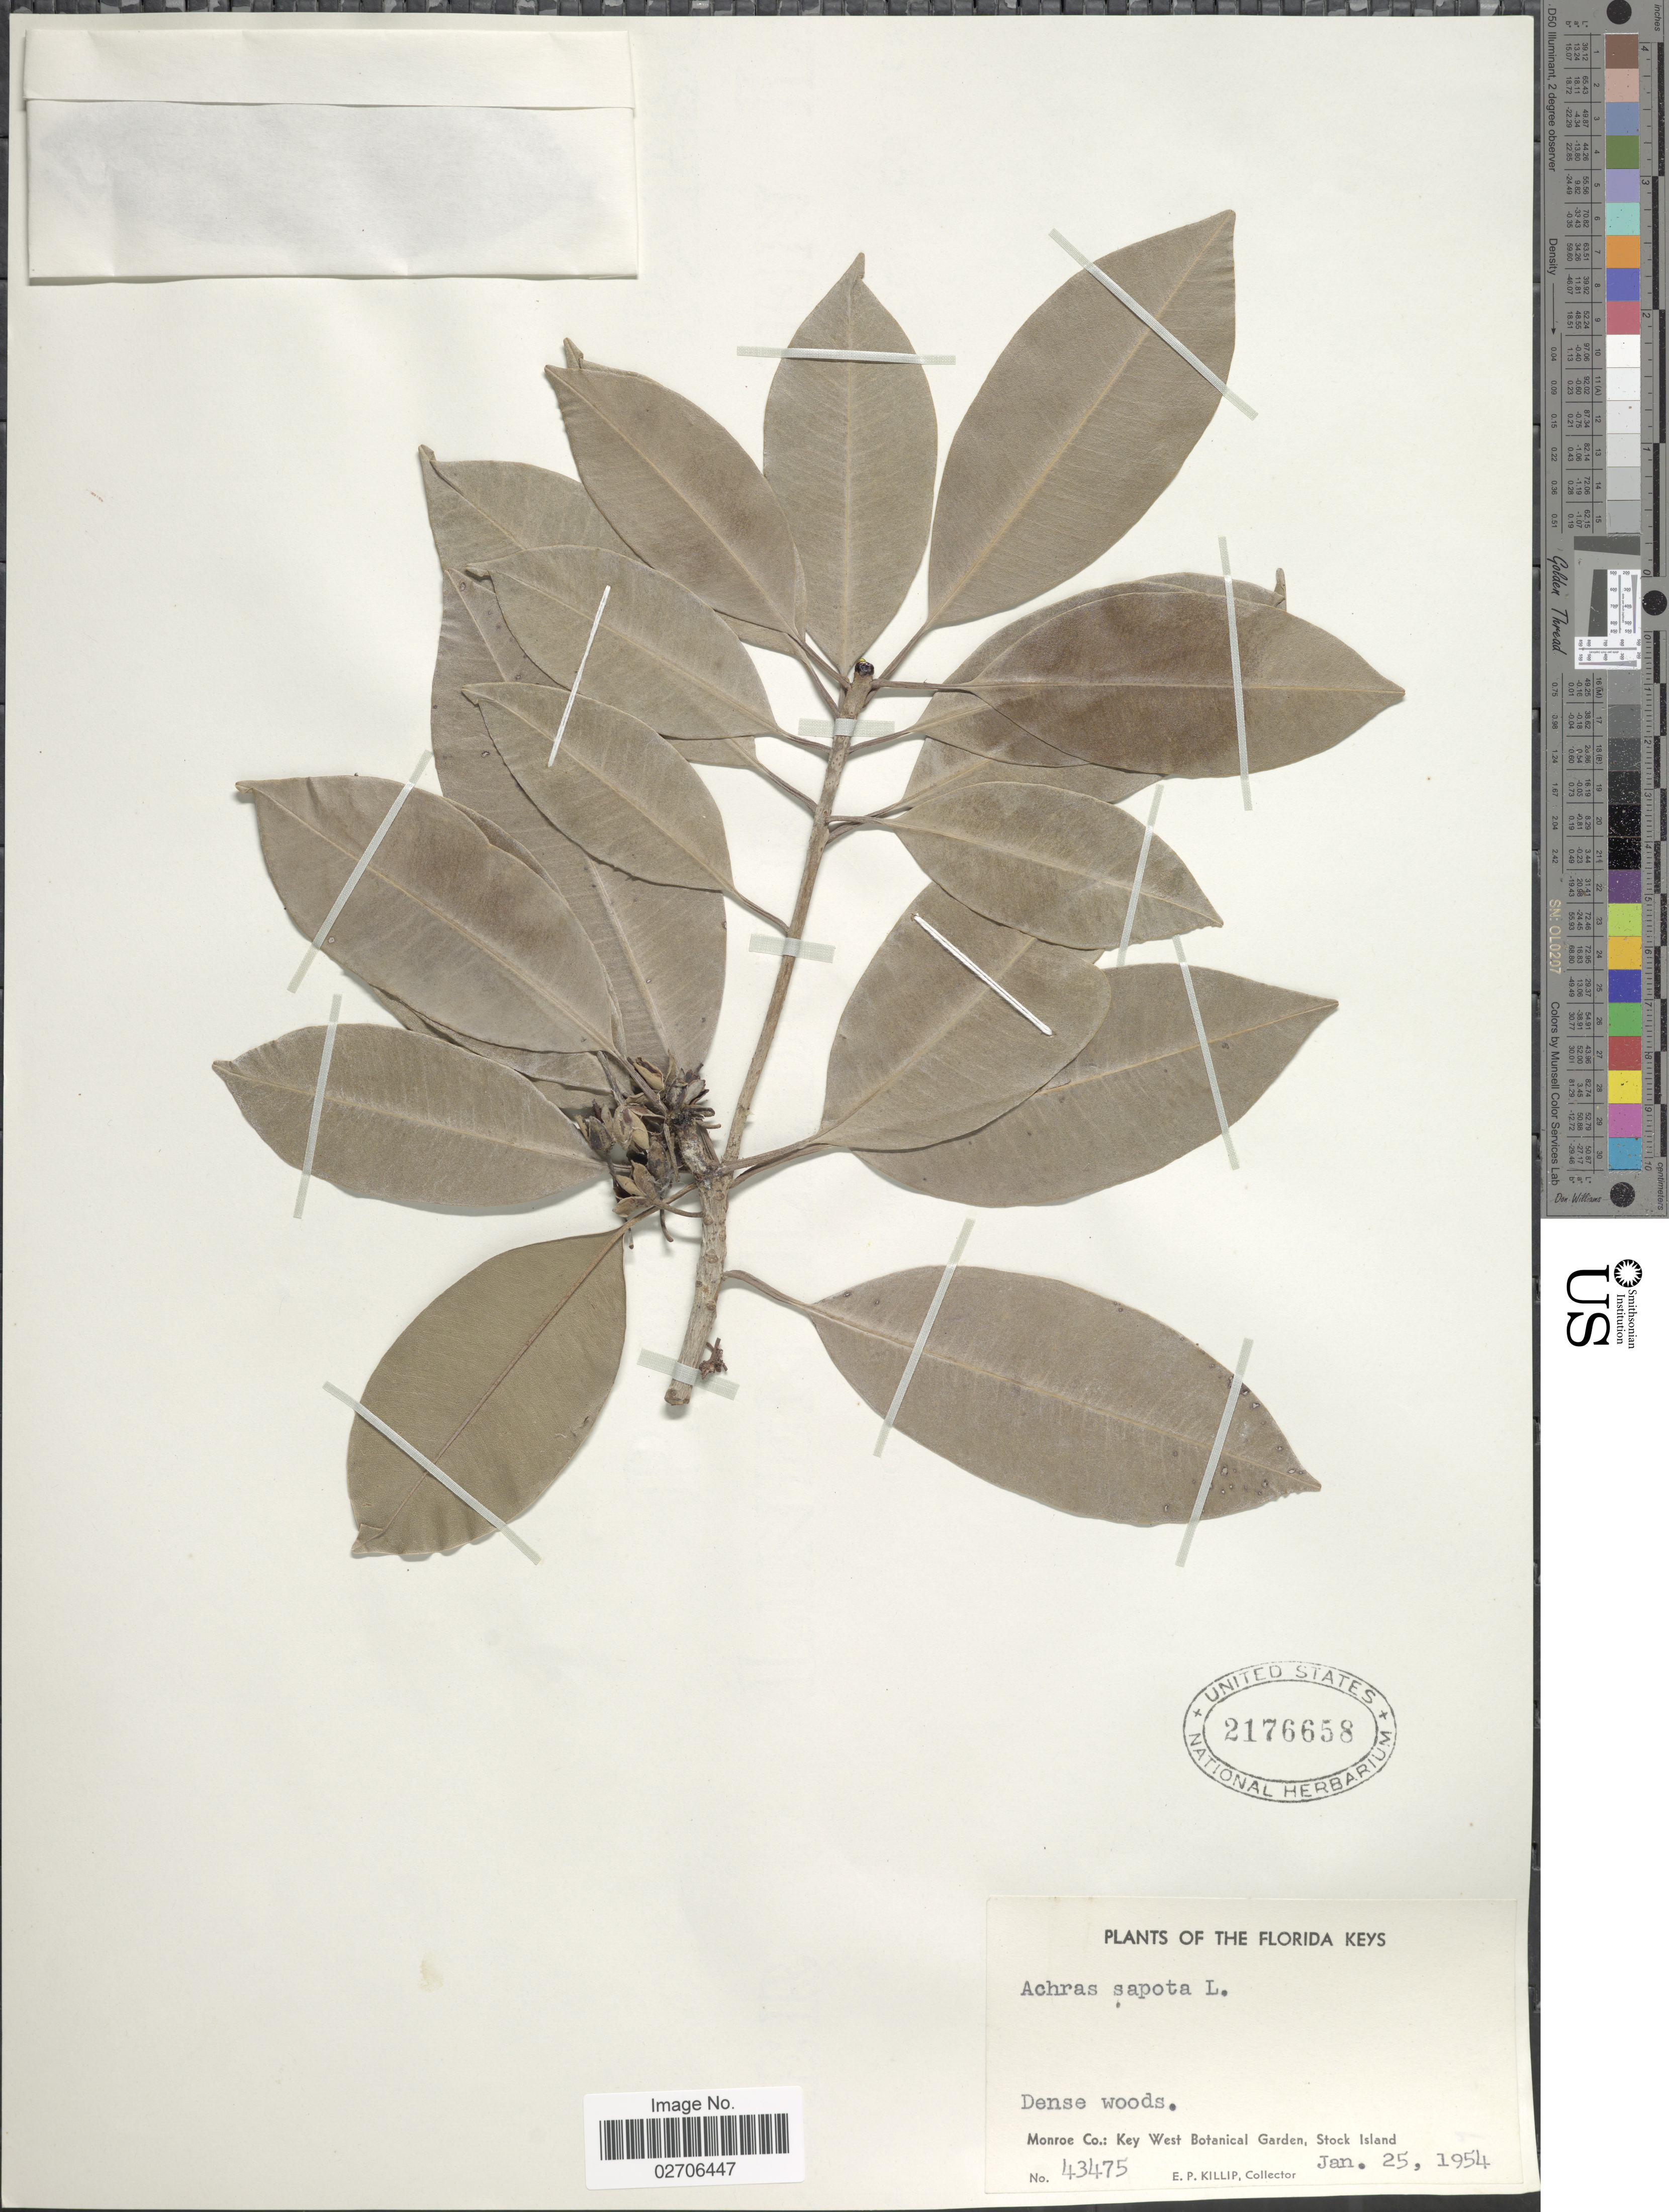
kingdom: Plantae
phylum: Tracheophyta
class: Magnoliopsida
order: Ericales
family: Sapotaceae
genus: Manilkara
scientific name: Manilkara zapota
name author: (L.) P. Royen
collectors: E. P. Killip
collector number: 43475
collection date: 1954-01-25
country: United States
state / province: Florida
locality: The Florida Keys, Monroe Co.: Key West Botanical Garden, Stock Island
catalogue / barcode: US 2176658